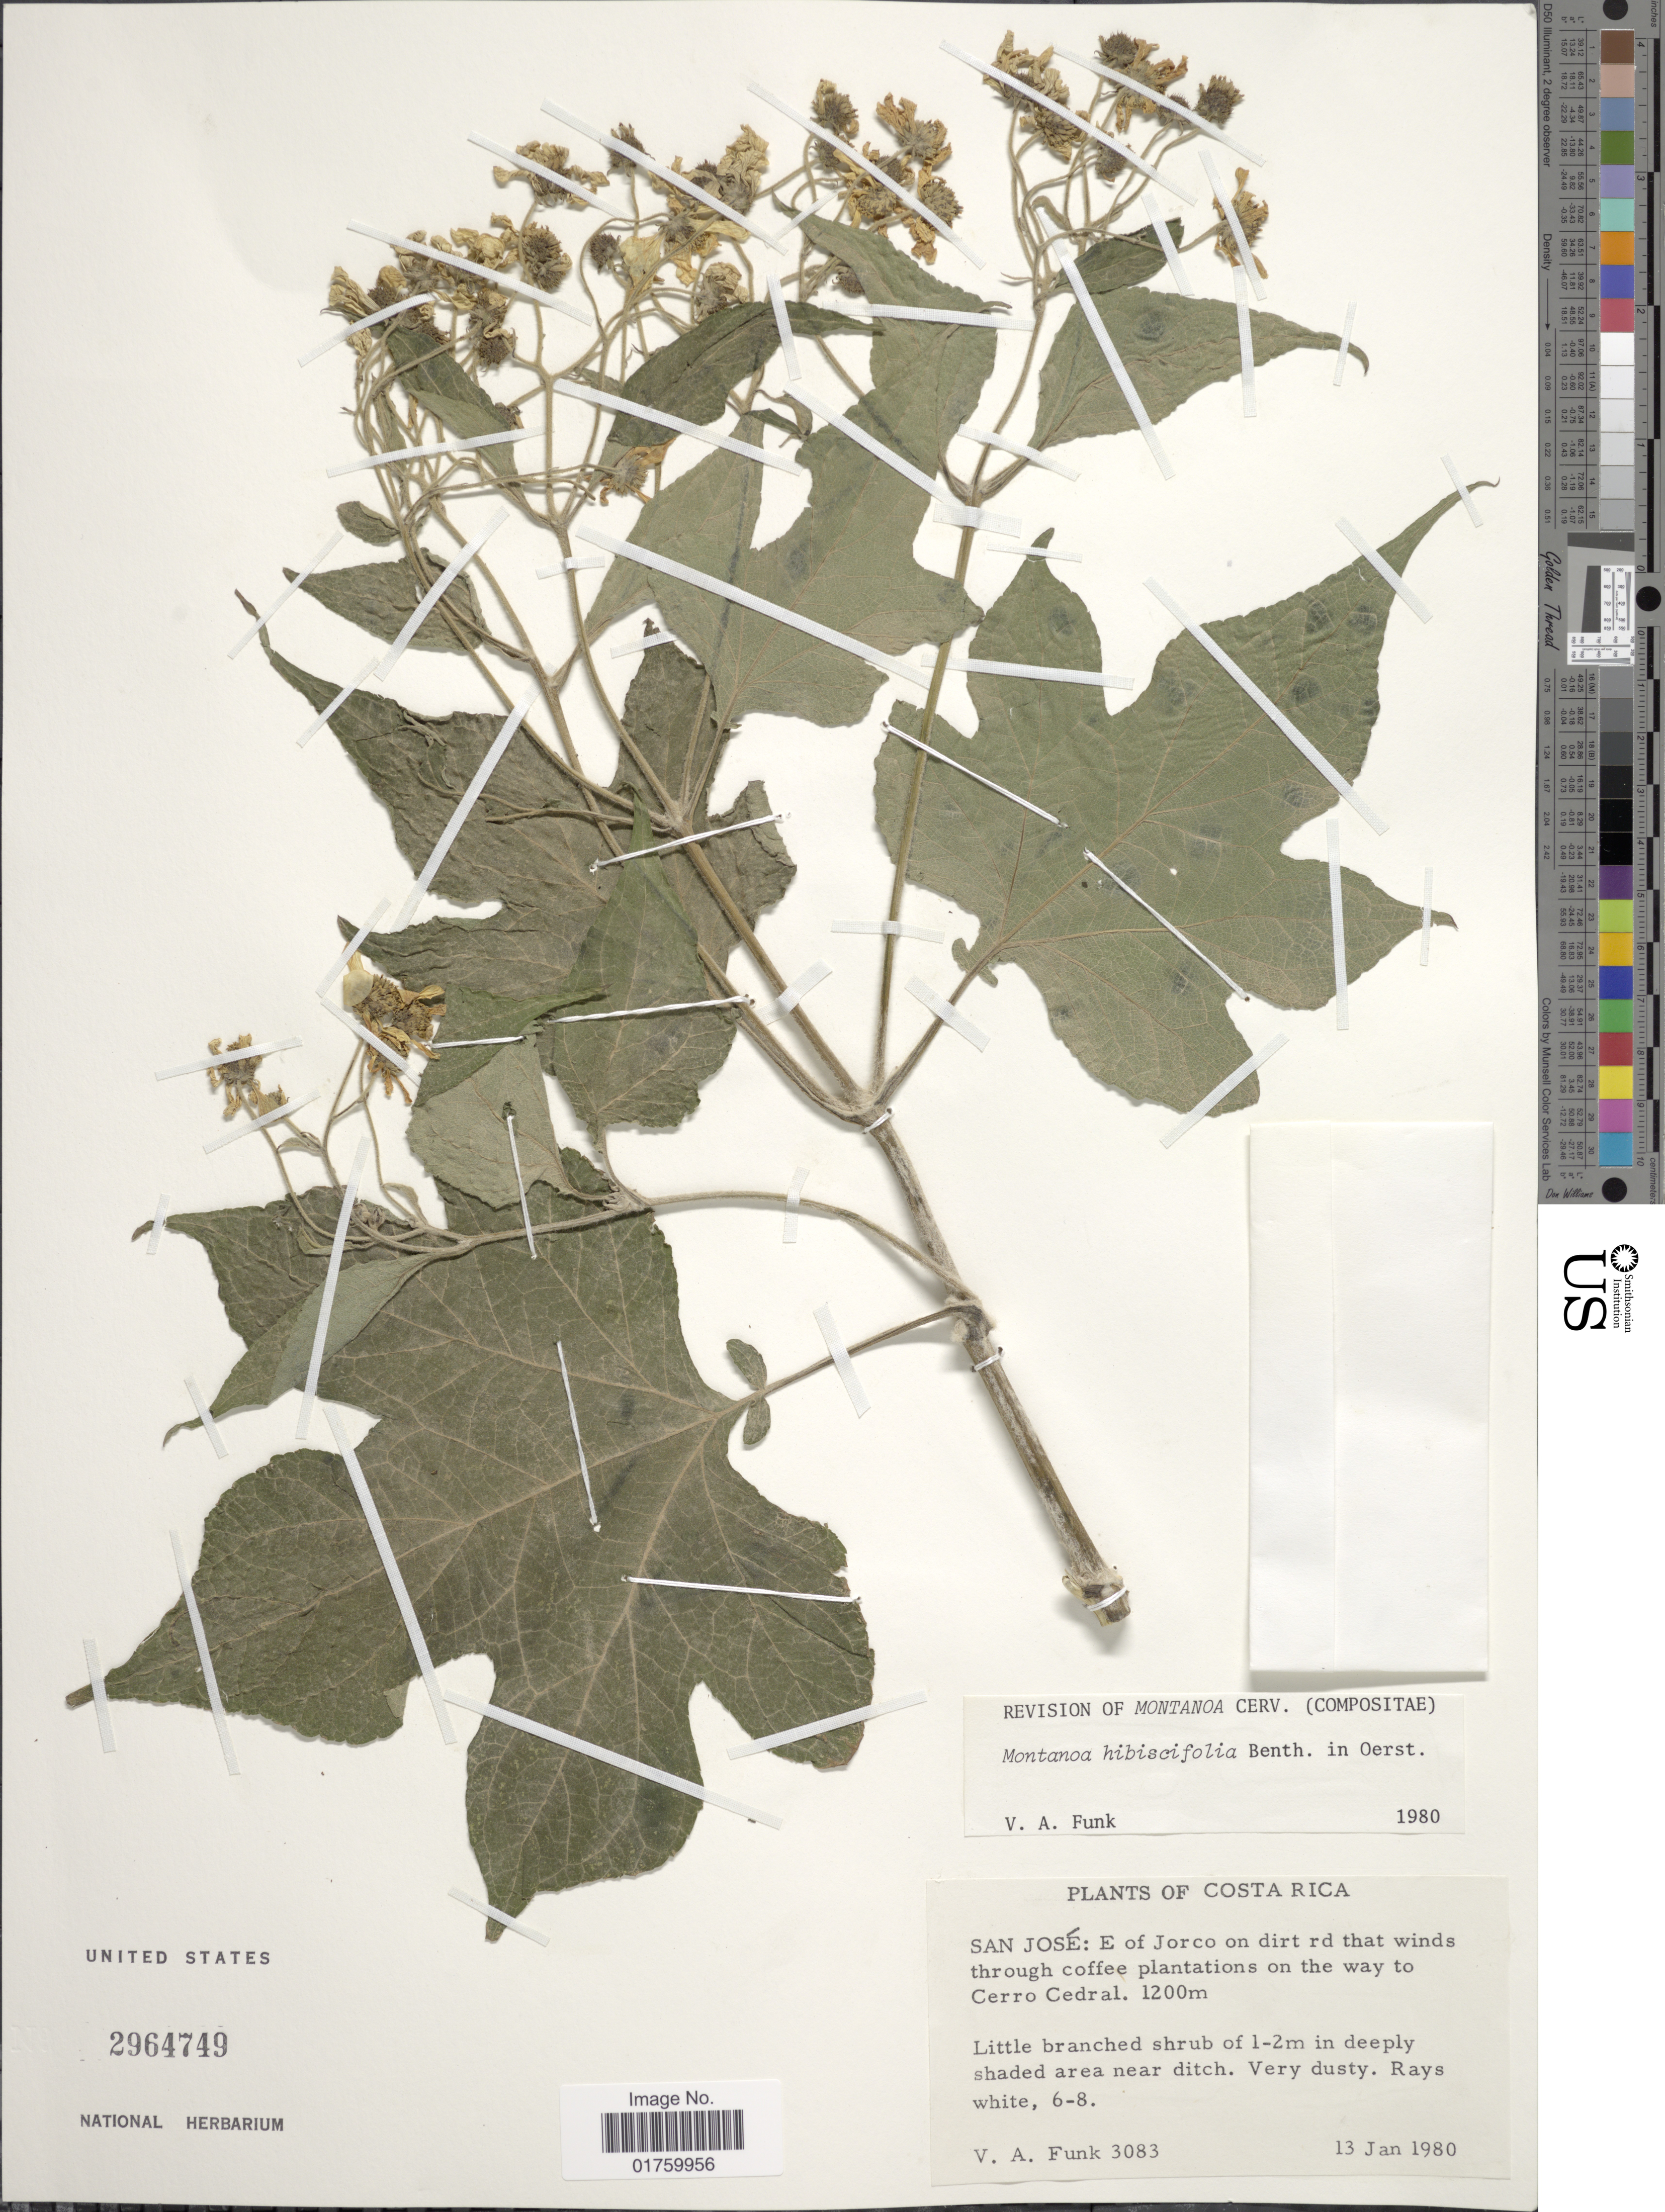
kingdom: Plantae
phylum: Tracheophyta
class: Magnoliopsida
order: Asterales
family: Asteraceae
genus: Montanoa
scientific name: Montanoa hibiscifolia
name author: Benth.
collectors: V. Funk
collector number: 3083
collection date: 1980-01-13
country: Costa Rica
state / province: San José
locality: E of Jorco on dirt rd that winds through coffee plantations on the way to Cerro Cedral.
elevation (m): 1200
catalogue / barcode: US 2964749